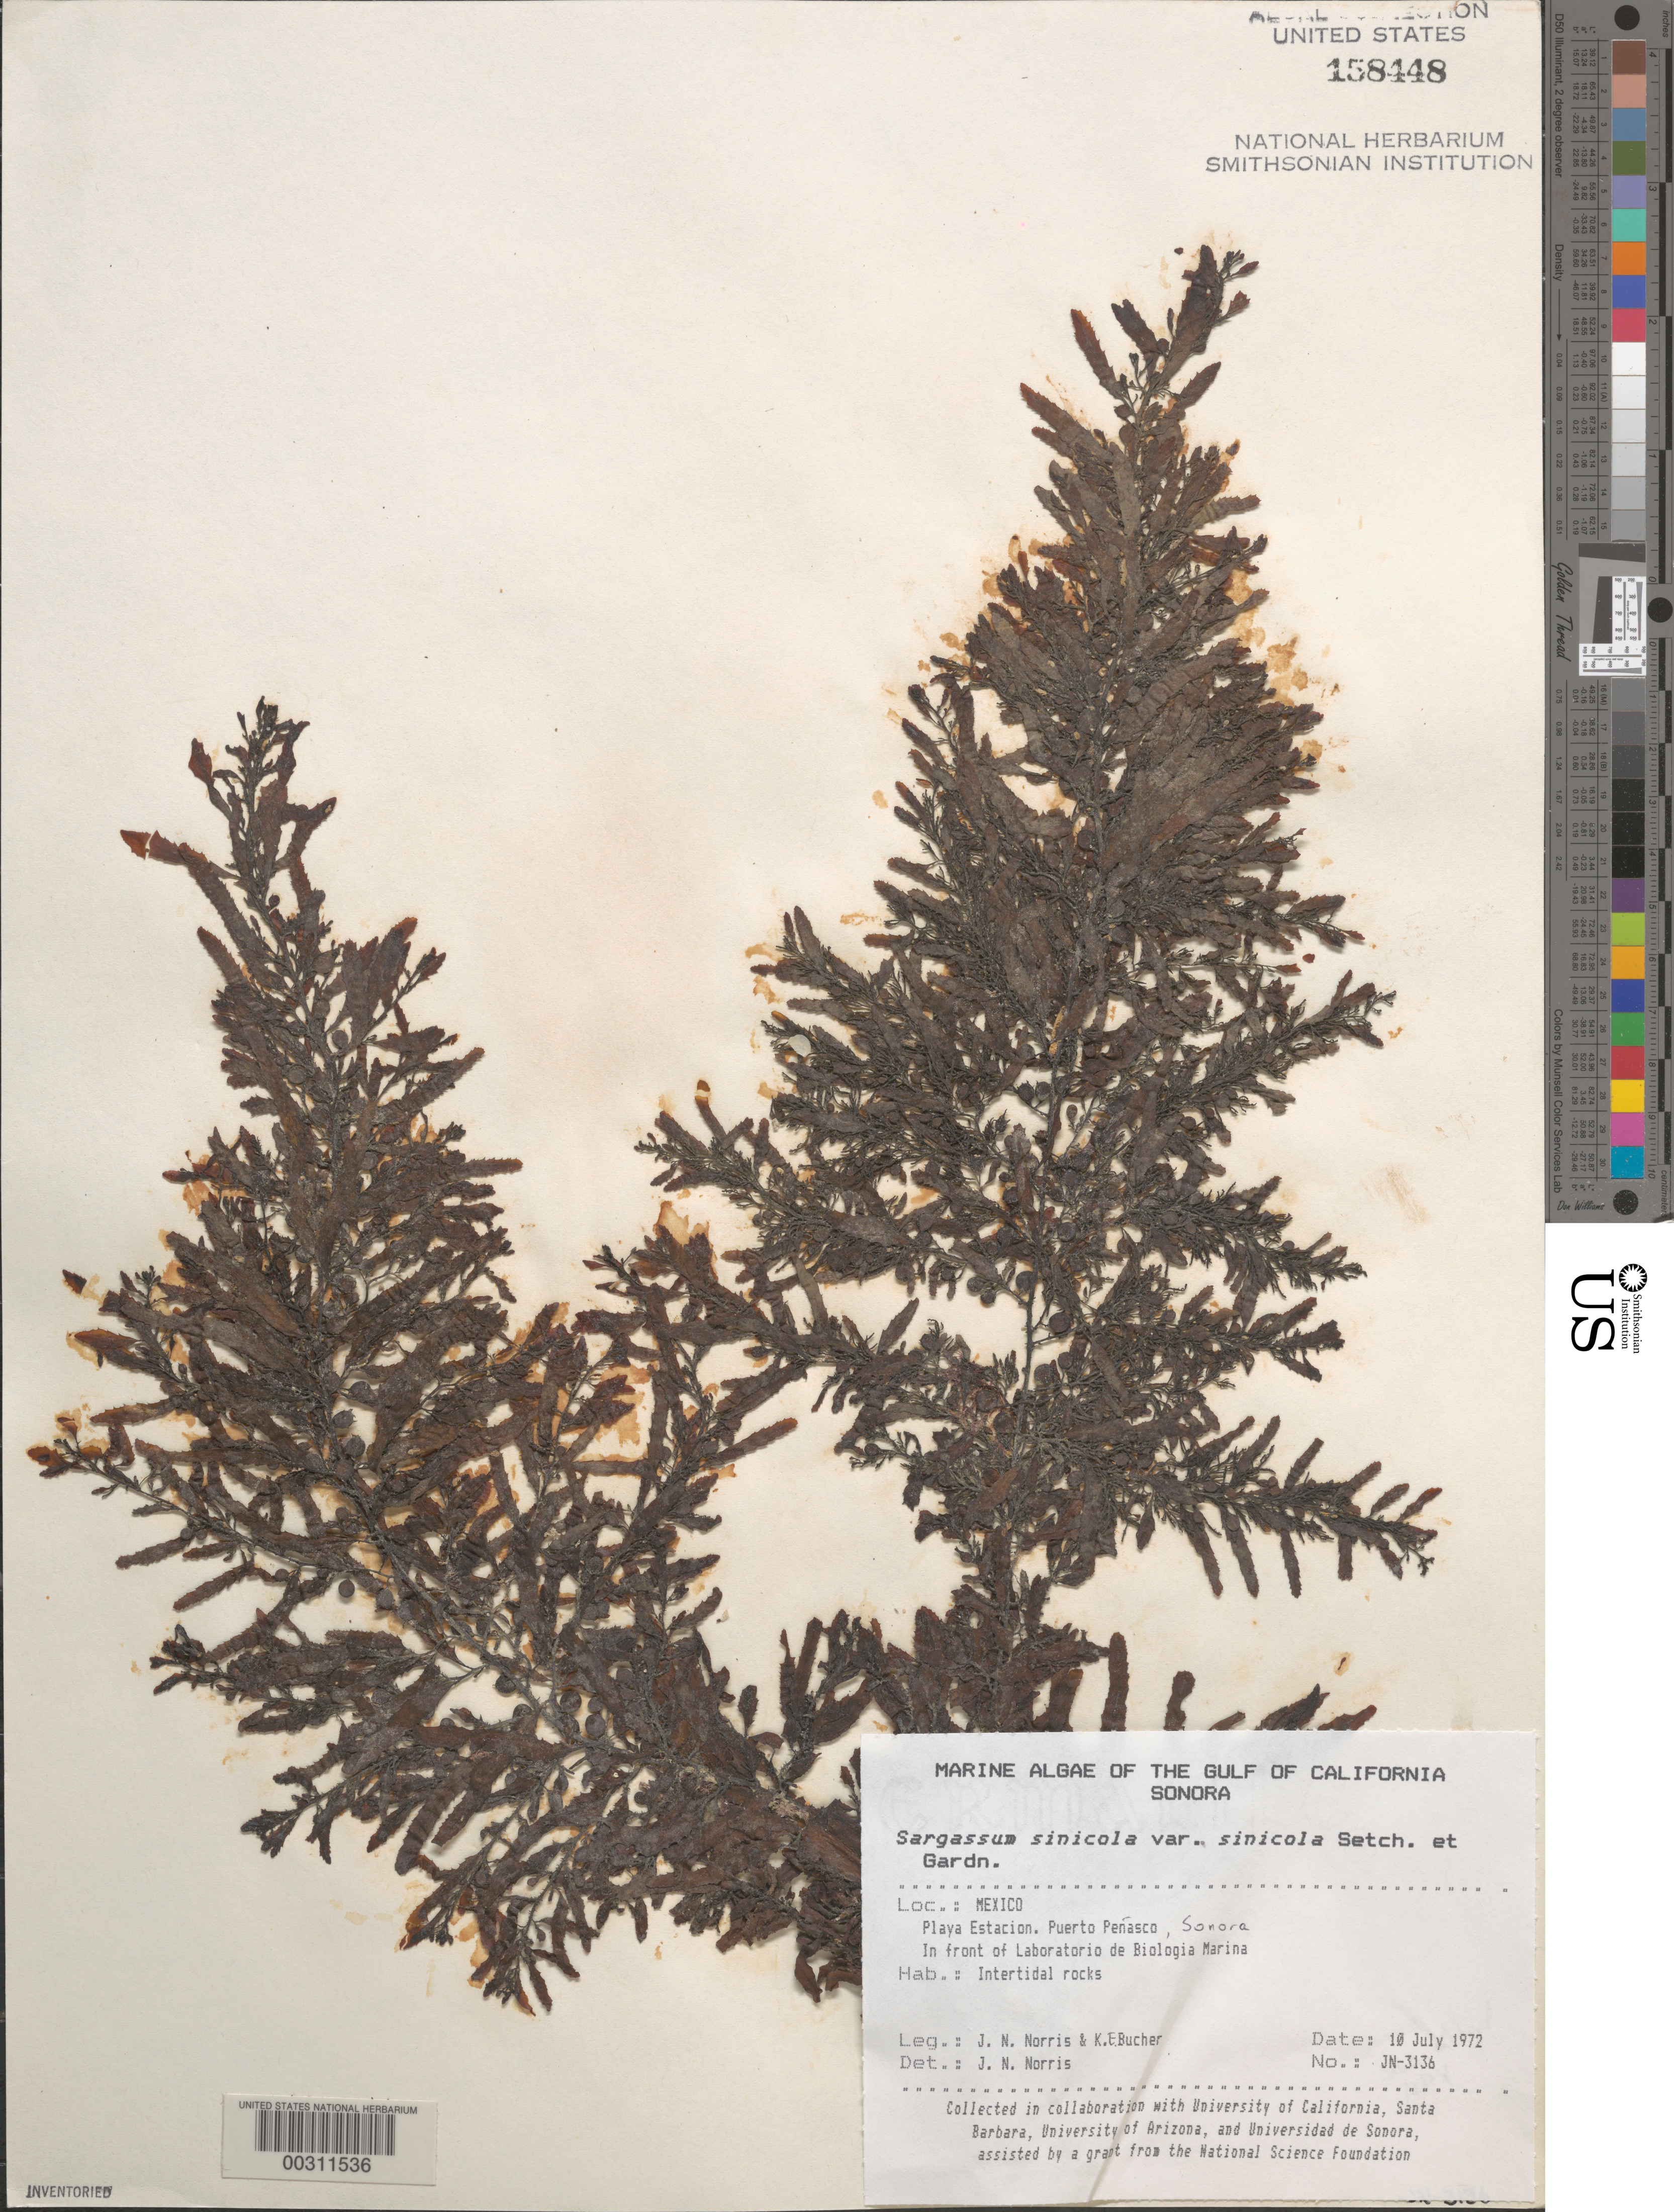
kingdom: Chromista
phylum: Ochrophyta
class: Phaeophyceae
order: Fucales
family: Sargassaceae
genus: Sargassum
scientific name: Sargassum sinicola var. sinicola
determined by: Norris, James N.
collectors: J. N. Norris & K. E. Bucher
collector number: JN-3136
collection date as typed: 10 Jul 1972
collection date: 1972-07-10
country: Mexico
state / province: Sonora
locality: Playa Estacion, Puerto Penasco, marine station shore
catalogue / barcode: US 158448